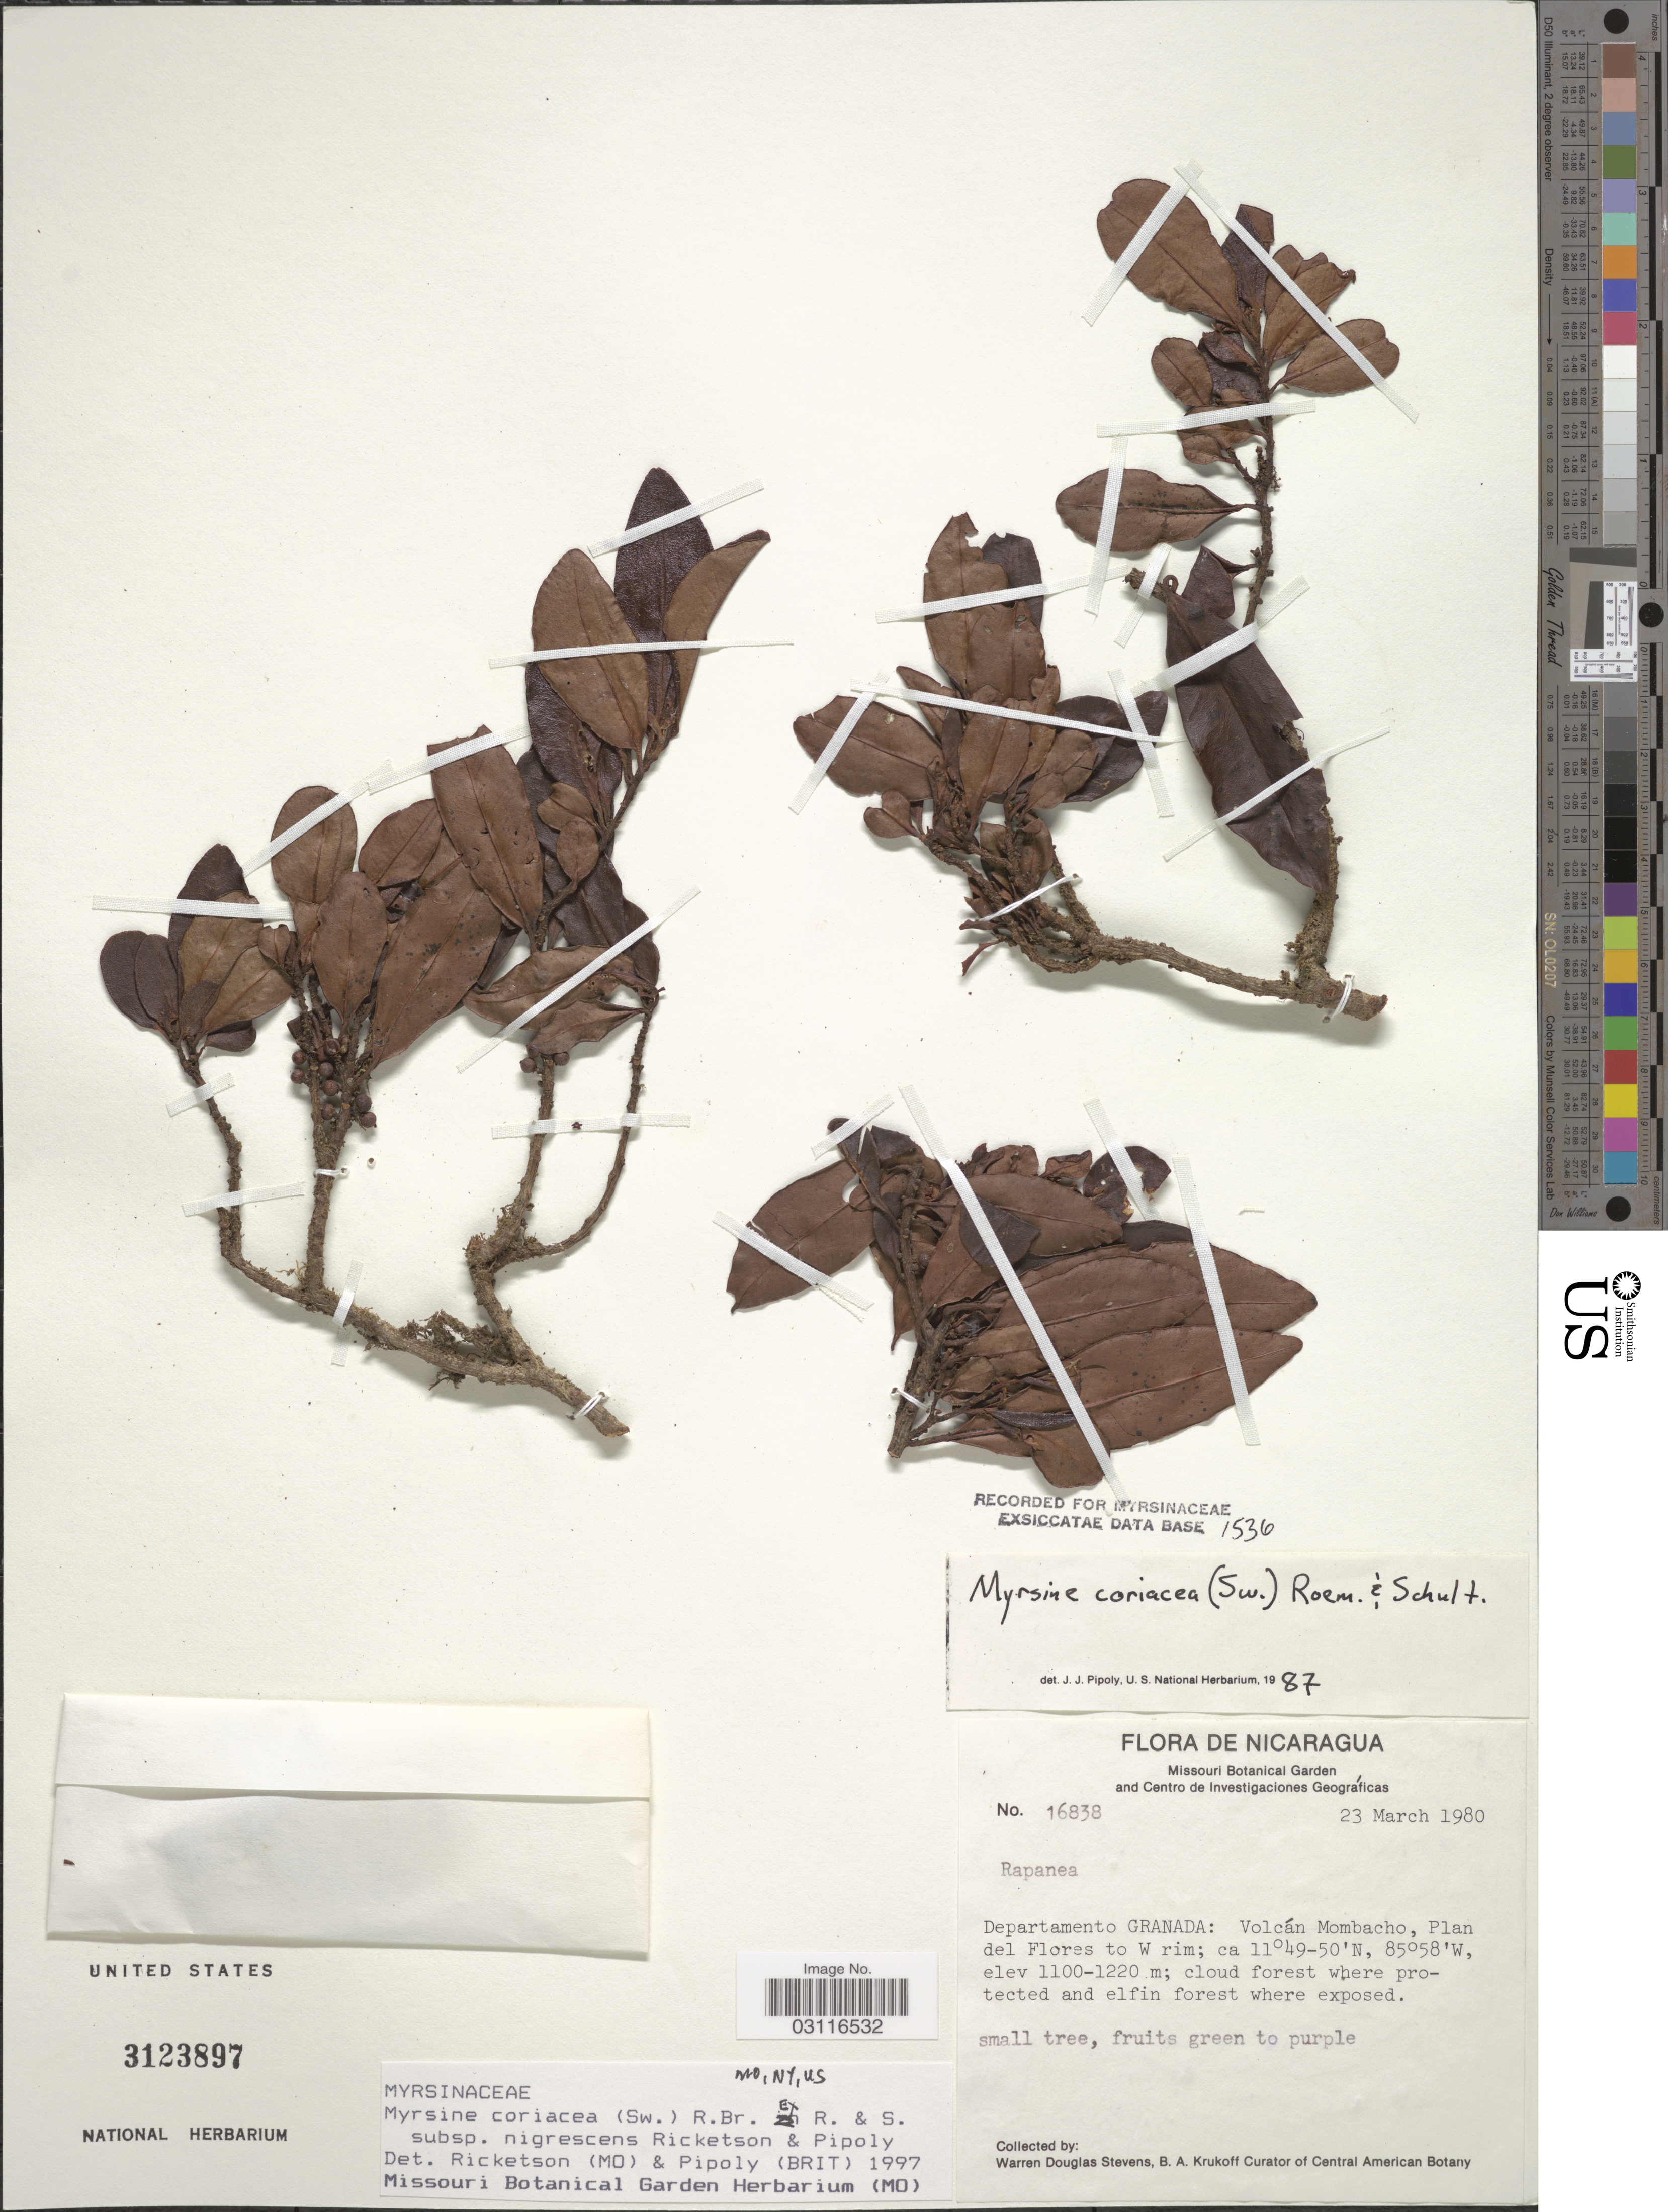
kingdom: Plantae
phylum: Tracheophyta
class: Magnoliopsida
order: Ericales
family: Primulaceae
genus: Myrsine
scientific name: Myrsine coriacea subsp. nigrescens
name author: (Lundell) Ricketson & Pipoly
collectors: W. D. Stevens & B. A. Krukoff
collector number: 16838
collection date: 1980-03-23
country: Nicaragua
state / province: Granada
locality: Departamento Granada: Volcán Mombacho, Plan del Flores to W rim.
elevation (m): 1100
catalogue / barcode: US 3123897